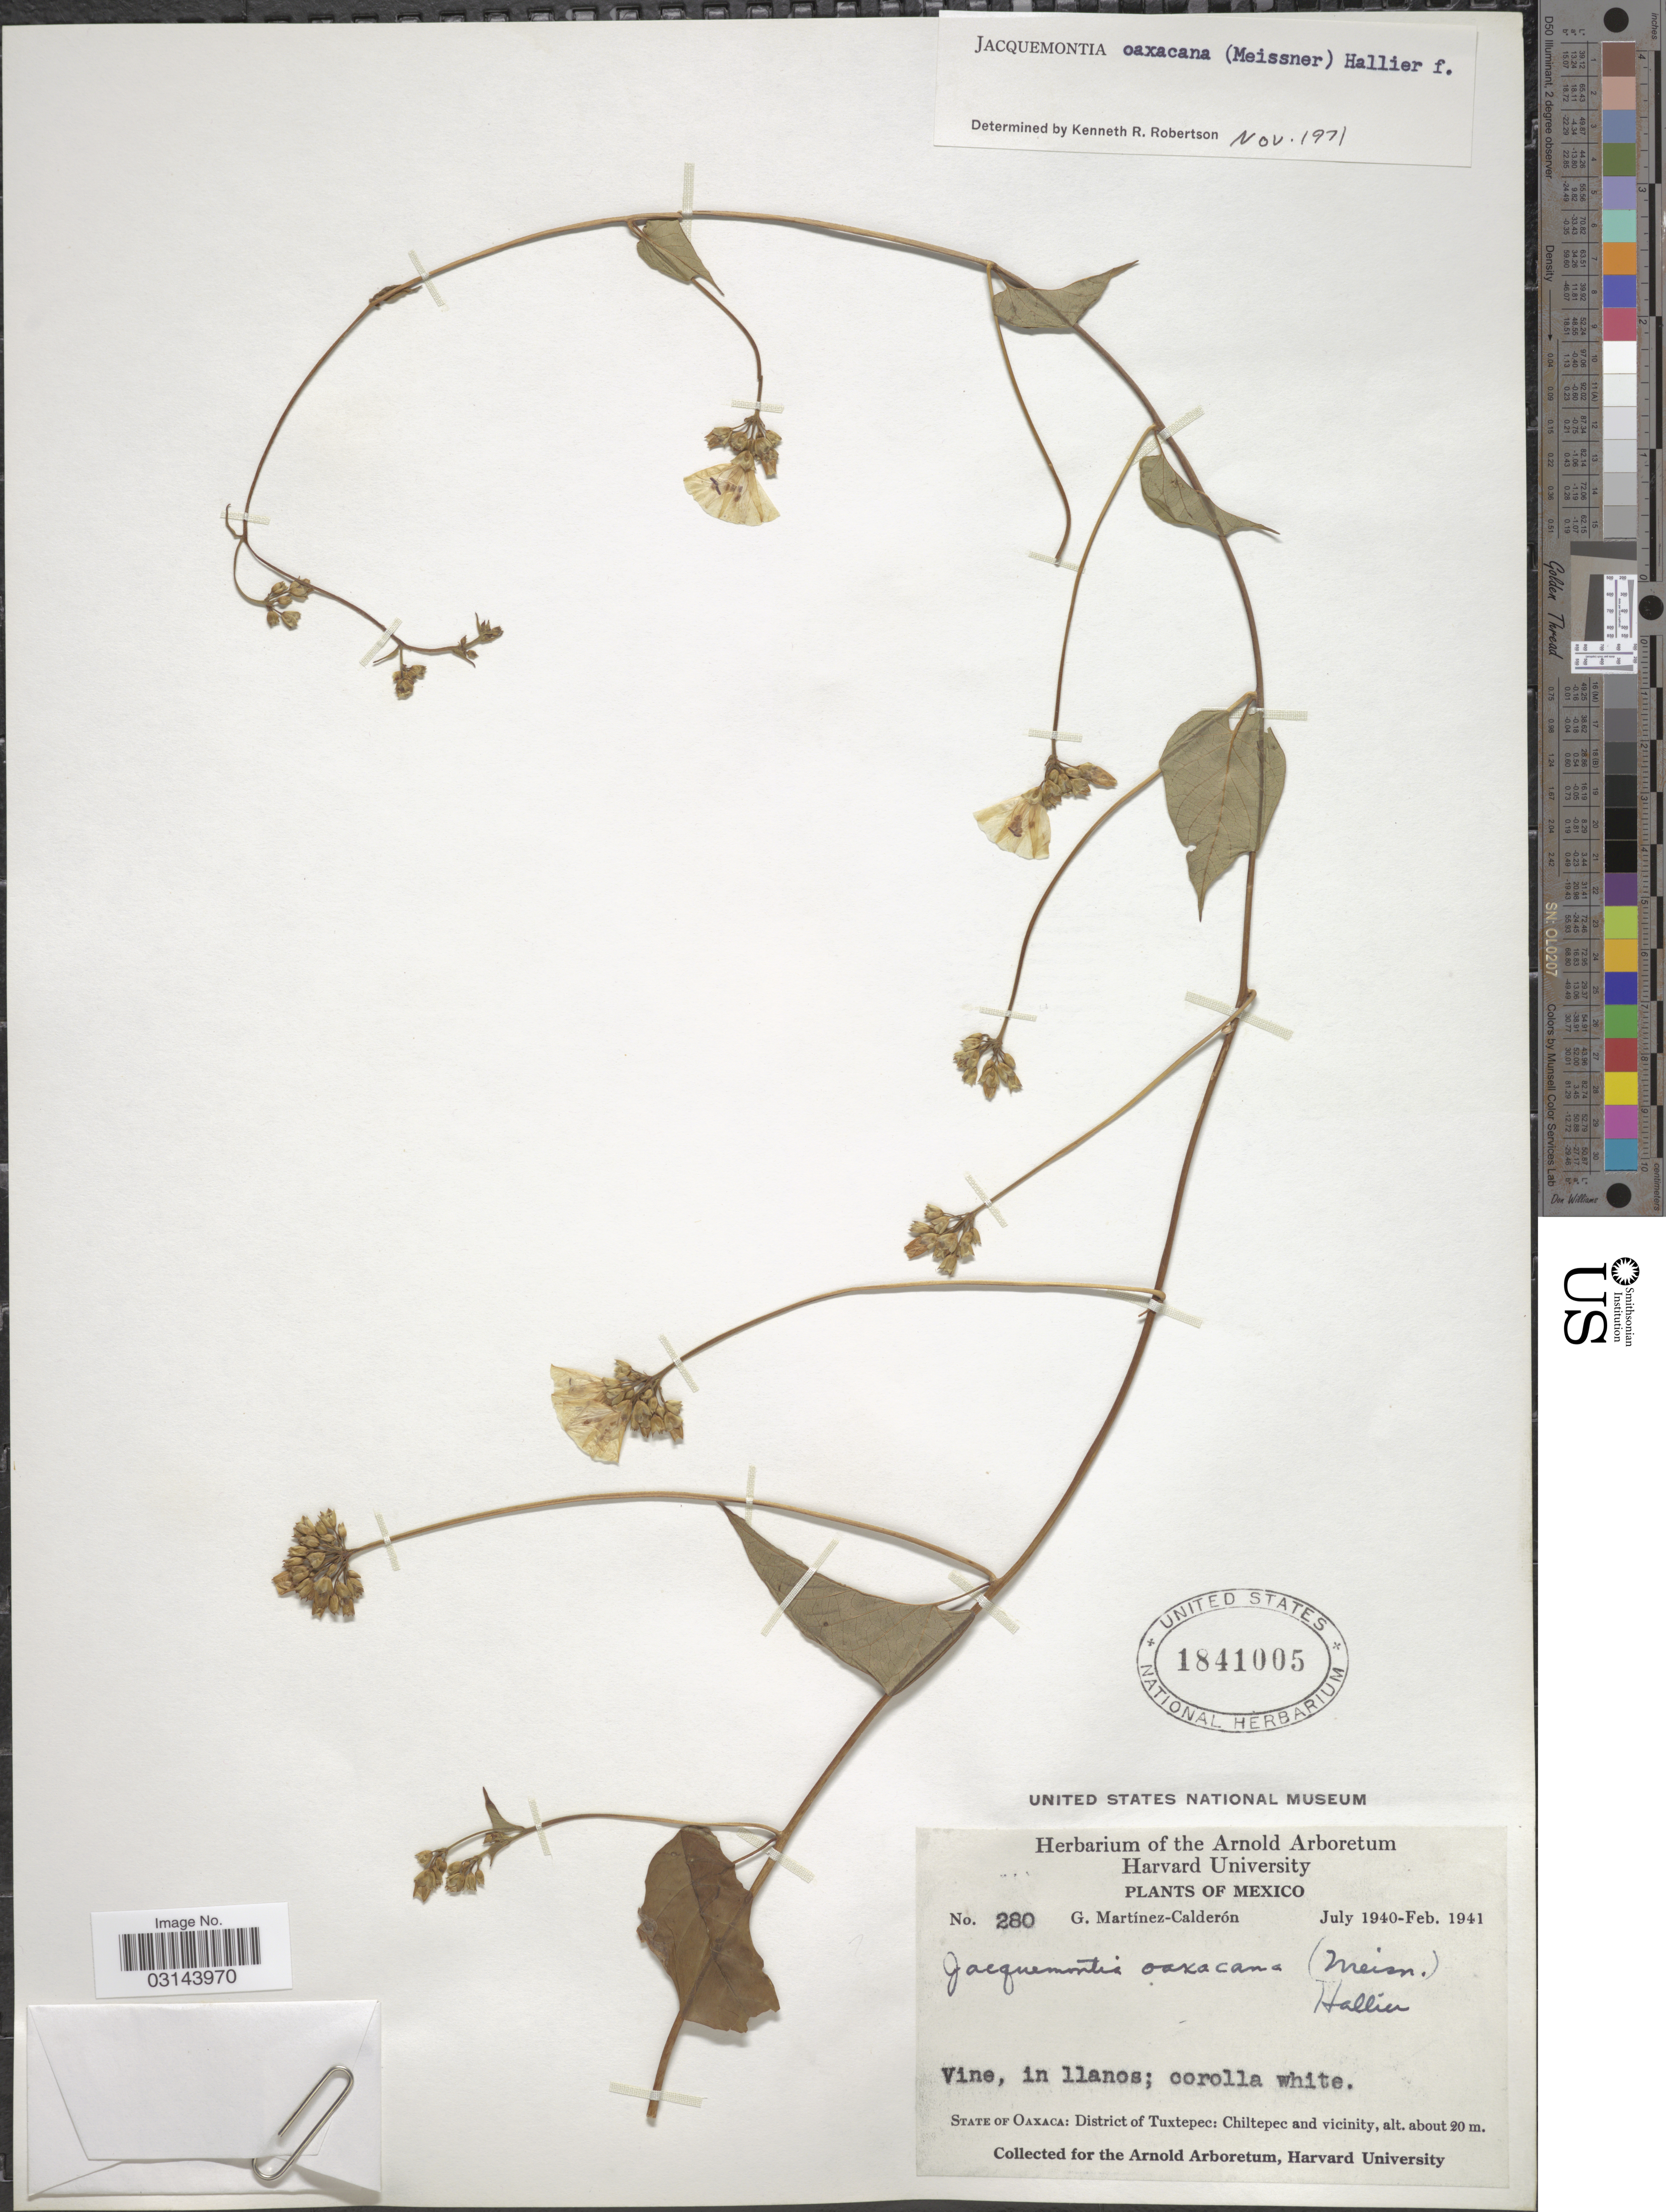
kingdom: Plantae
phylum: Tracheophyta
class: Magnoliopsida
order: Solanales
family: Convolvulaceae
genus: Jacquemontia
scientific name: Jacquemontia oaxacana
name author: (Meisn.) Hallier f.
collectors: G. Martínez Calderón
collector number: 280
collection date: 1940-07/1941-02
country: Mexico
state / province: Oaxaca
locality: District of Tuxtepec: Chiltepec: Chiltepec and vicinity.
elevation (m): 20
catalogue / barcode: US 1841005